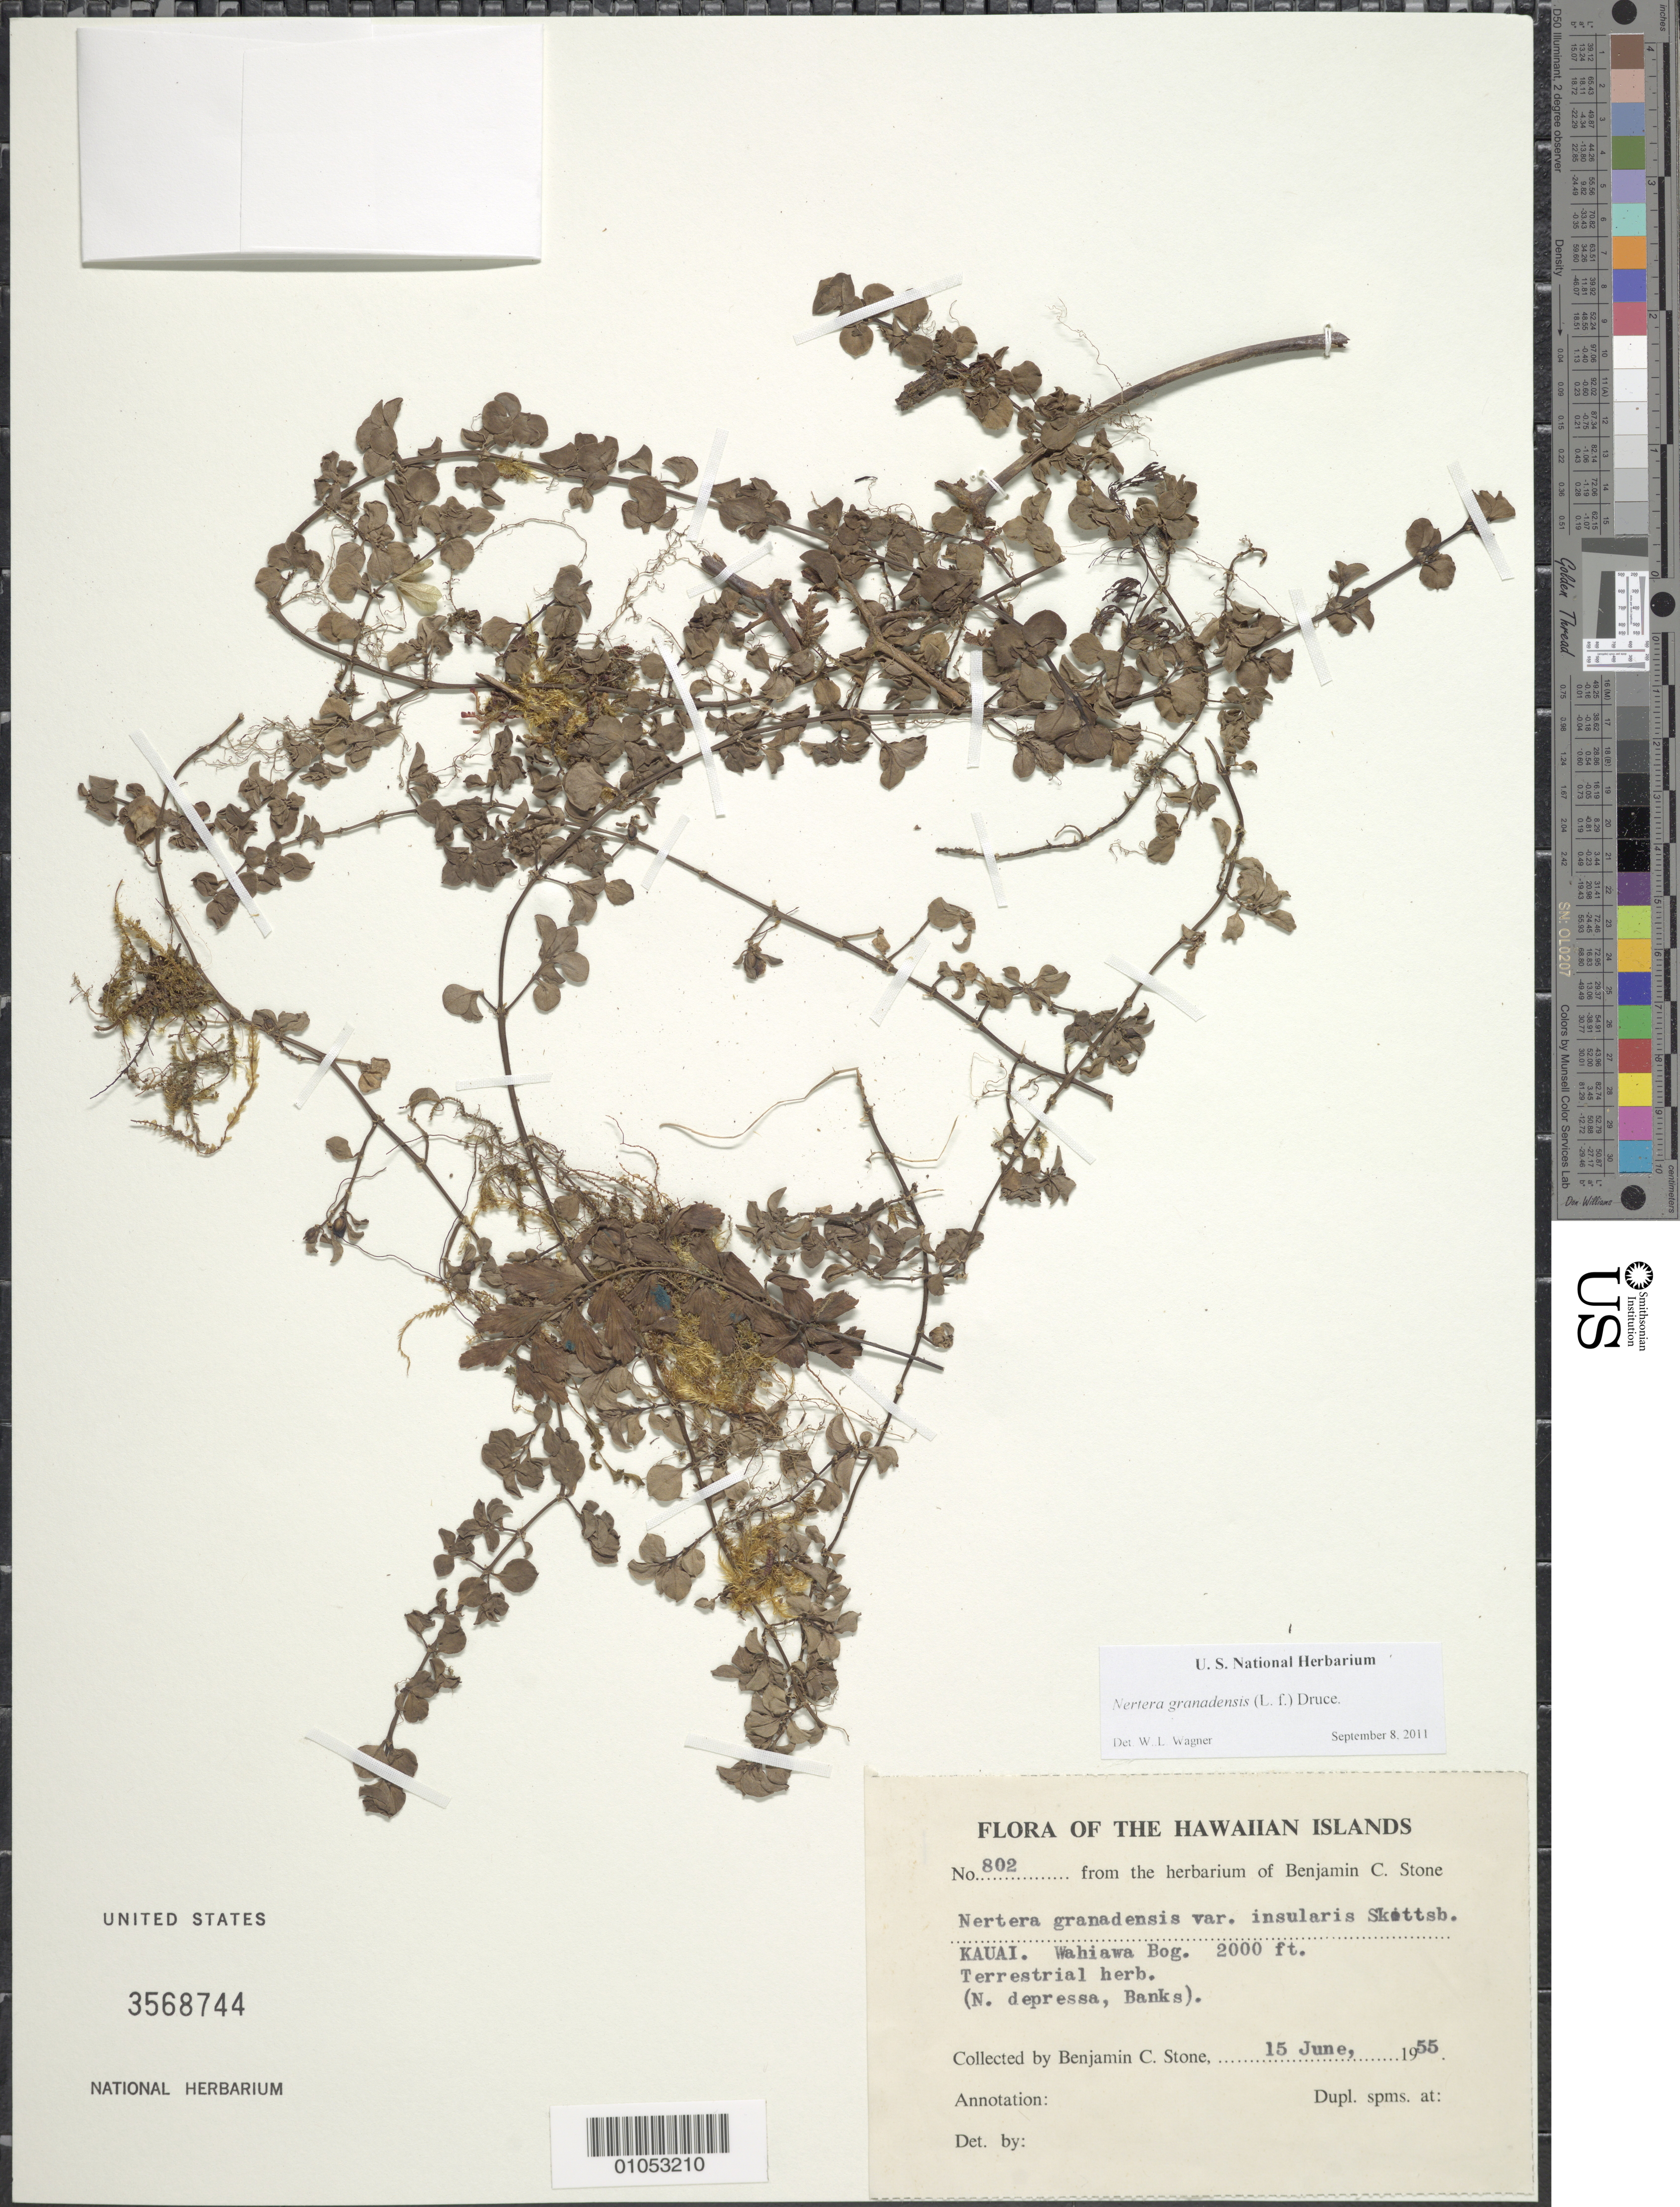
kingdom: Plantae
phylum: Tracheophyta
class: Magnoliopsida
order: Gentianales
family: Rubiaceae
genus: Nertera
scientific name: Nertera granadensis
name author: (Mutis ex L. f.) Druce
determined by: Wagner, W. L., (BOT), Smithsonian Institution - National Museum of Natural History (UNITED STATES)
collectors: B. C. Stone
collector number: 802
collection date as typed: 15 Jun 1955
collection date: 1955-06-15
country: United States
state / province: Hawaii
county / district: Kaui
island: Kaua'i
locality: Wahiawa Bog.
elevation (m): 609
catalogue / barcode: US 3568744